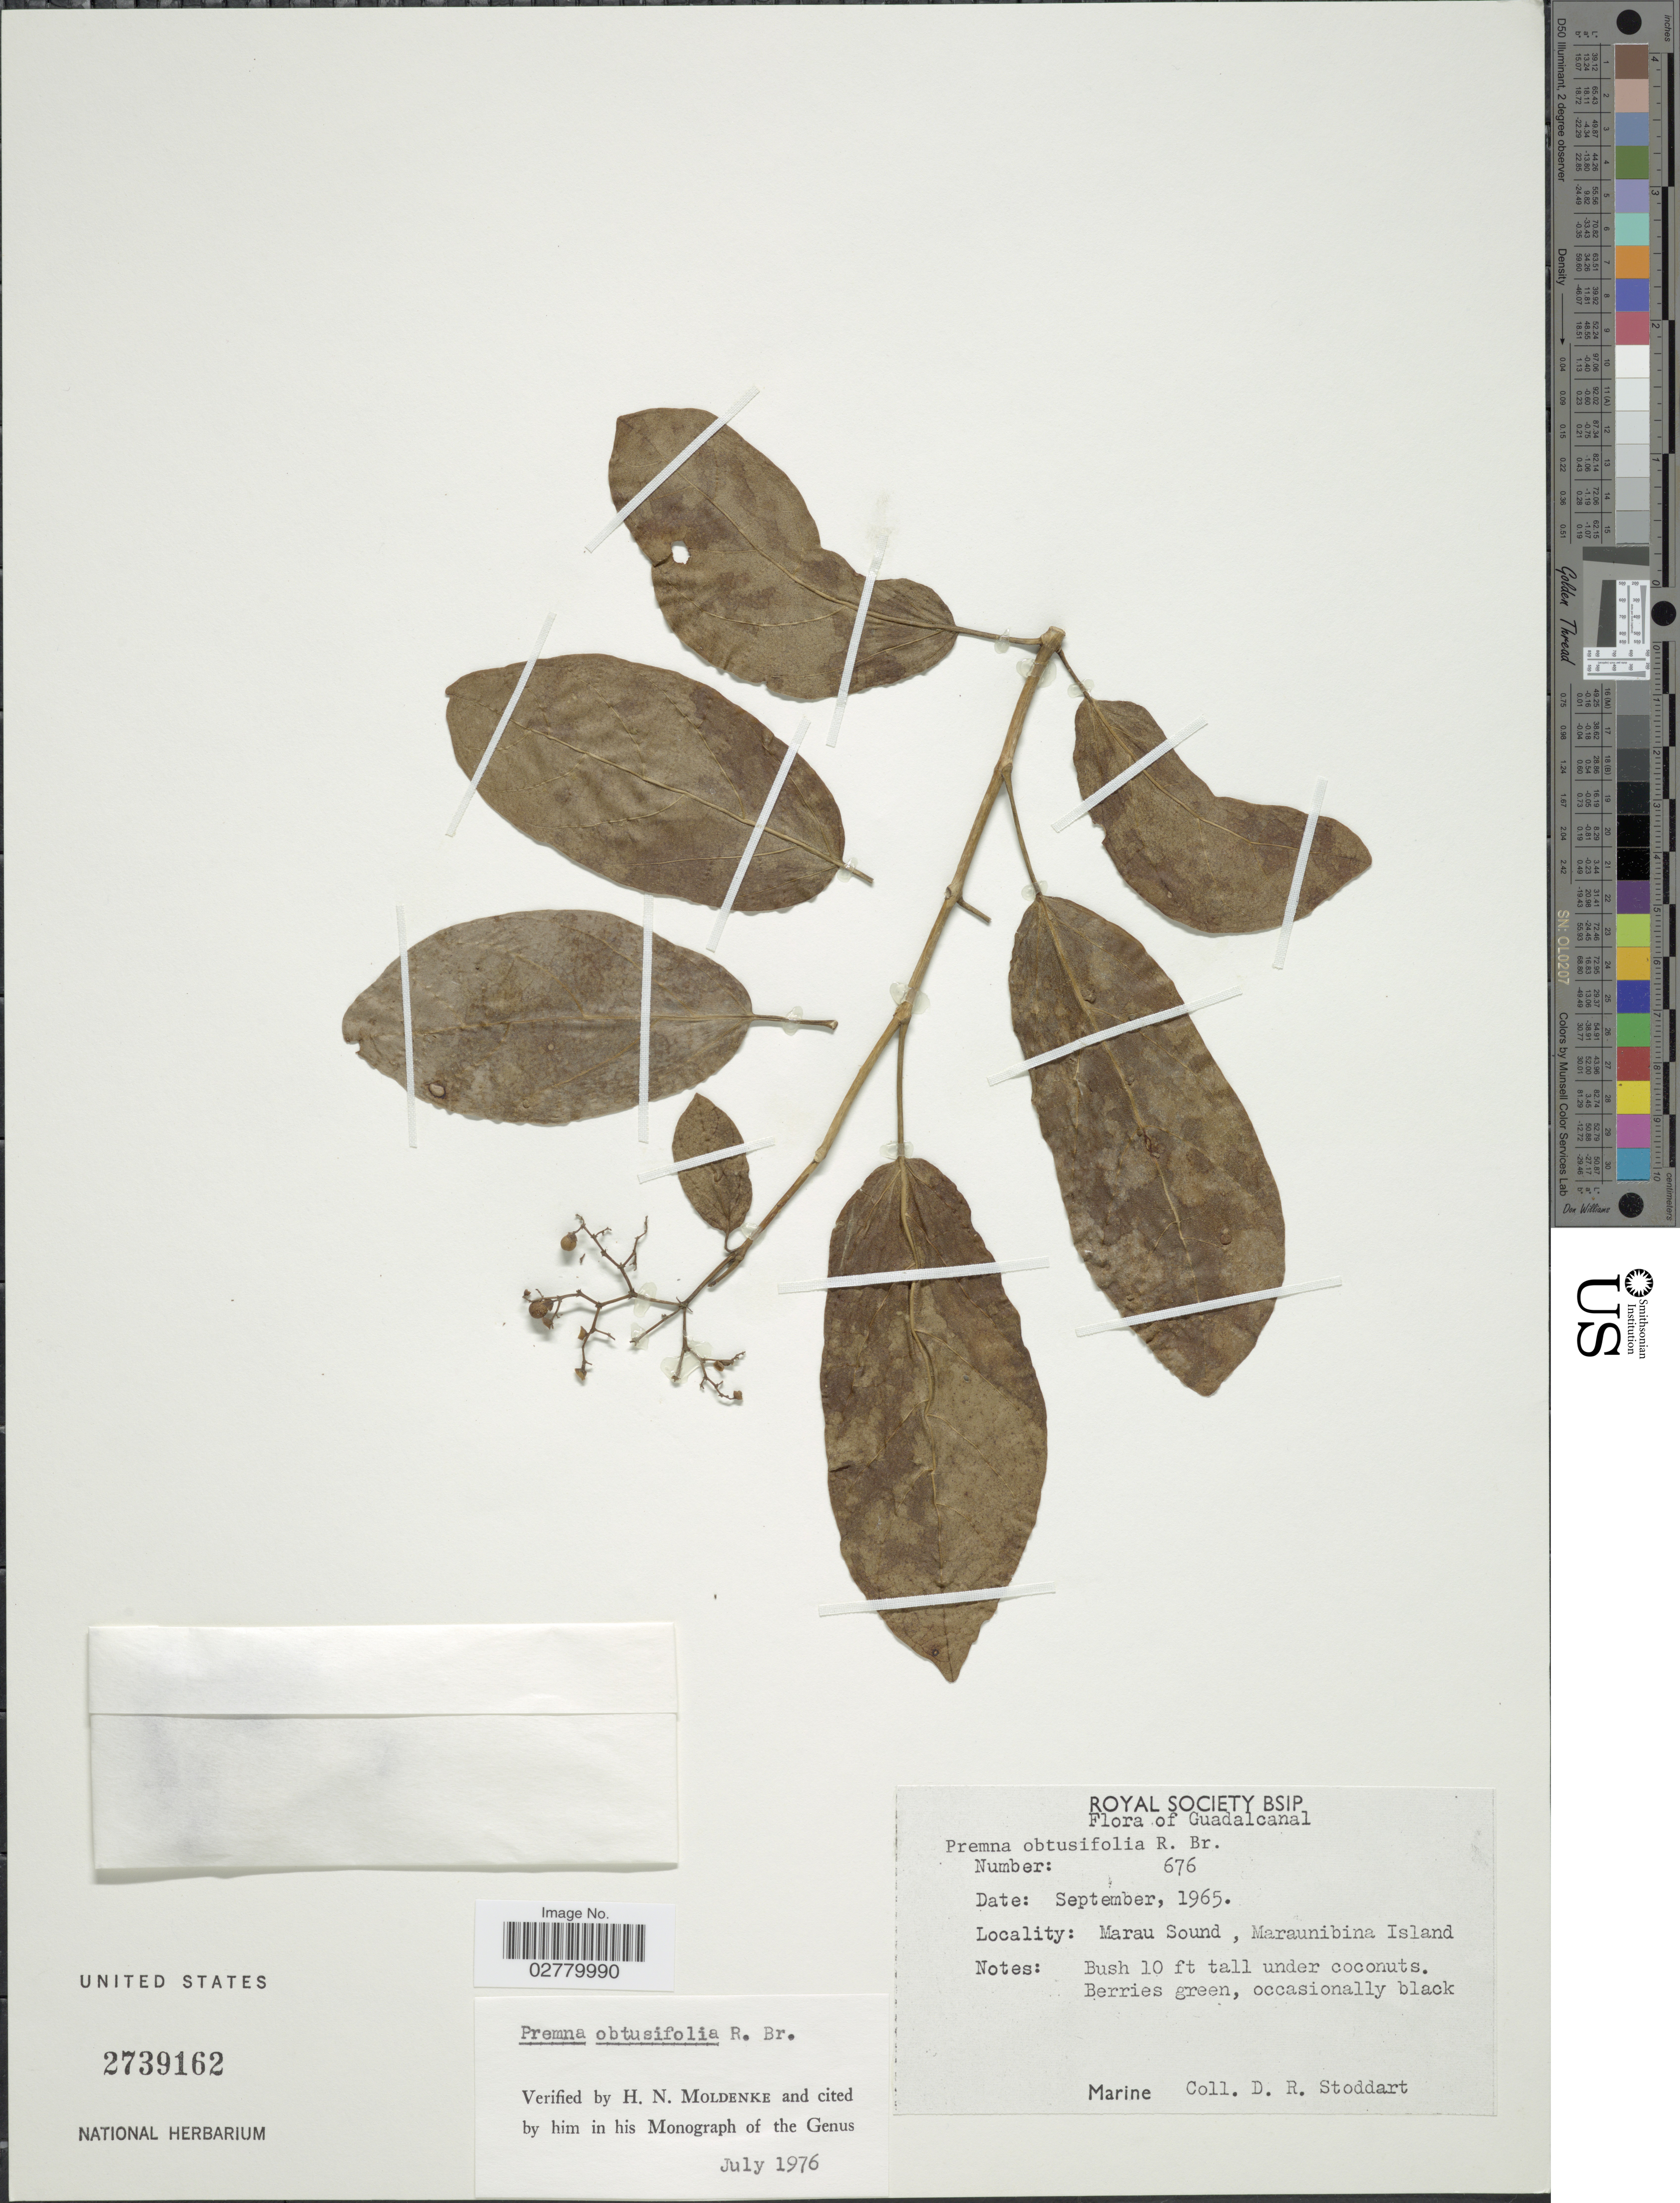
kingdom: Plantae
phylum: Tracheophyta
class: Magnoliopsida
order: Lamiales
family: Lamiaceae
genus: Premna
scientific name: Premna obtusifolia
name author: R. Br.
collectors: D. R. Stoddart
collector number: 676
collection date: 1965-09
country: Solomon Islands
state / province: Solomon Islands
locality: Guadalcanal. Marau Sound, Maraunibina Island.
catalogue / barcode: US 2739162